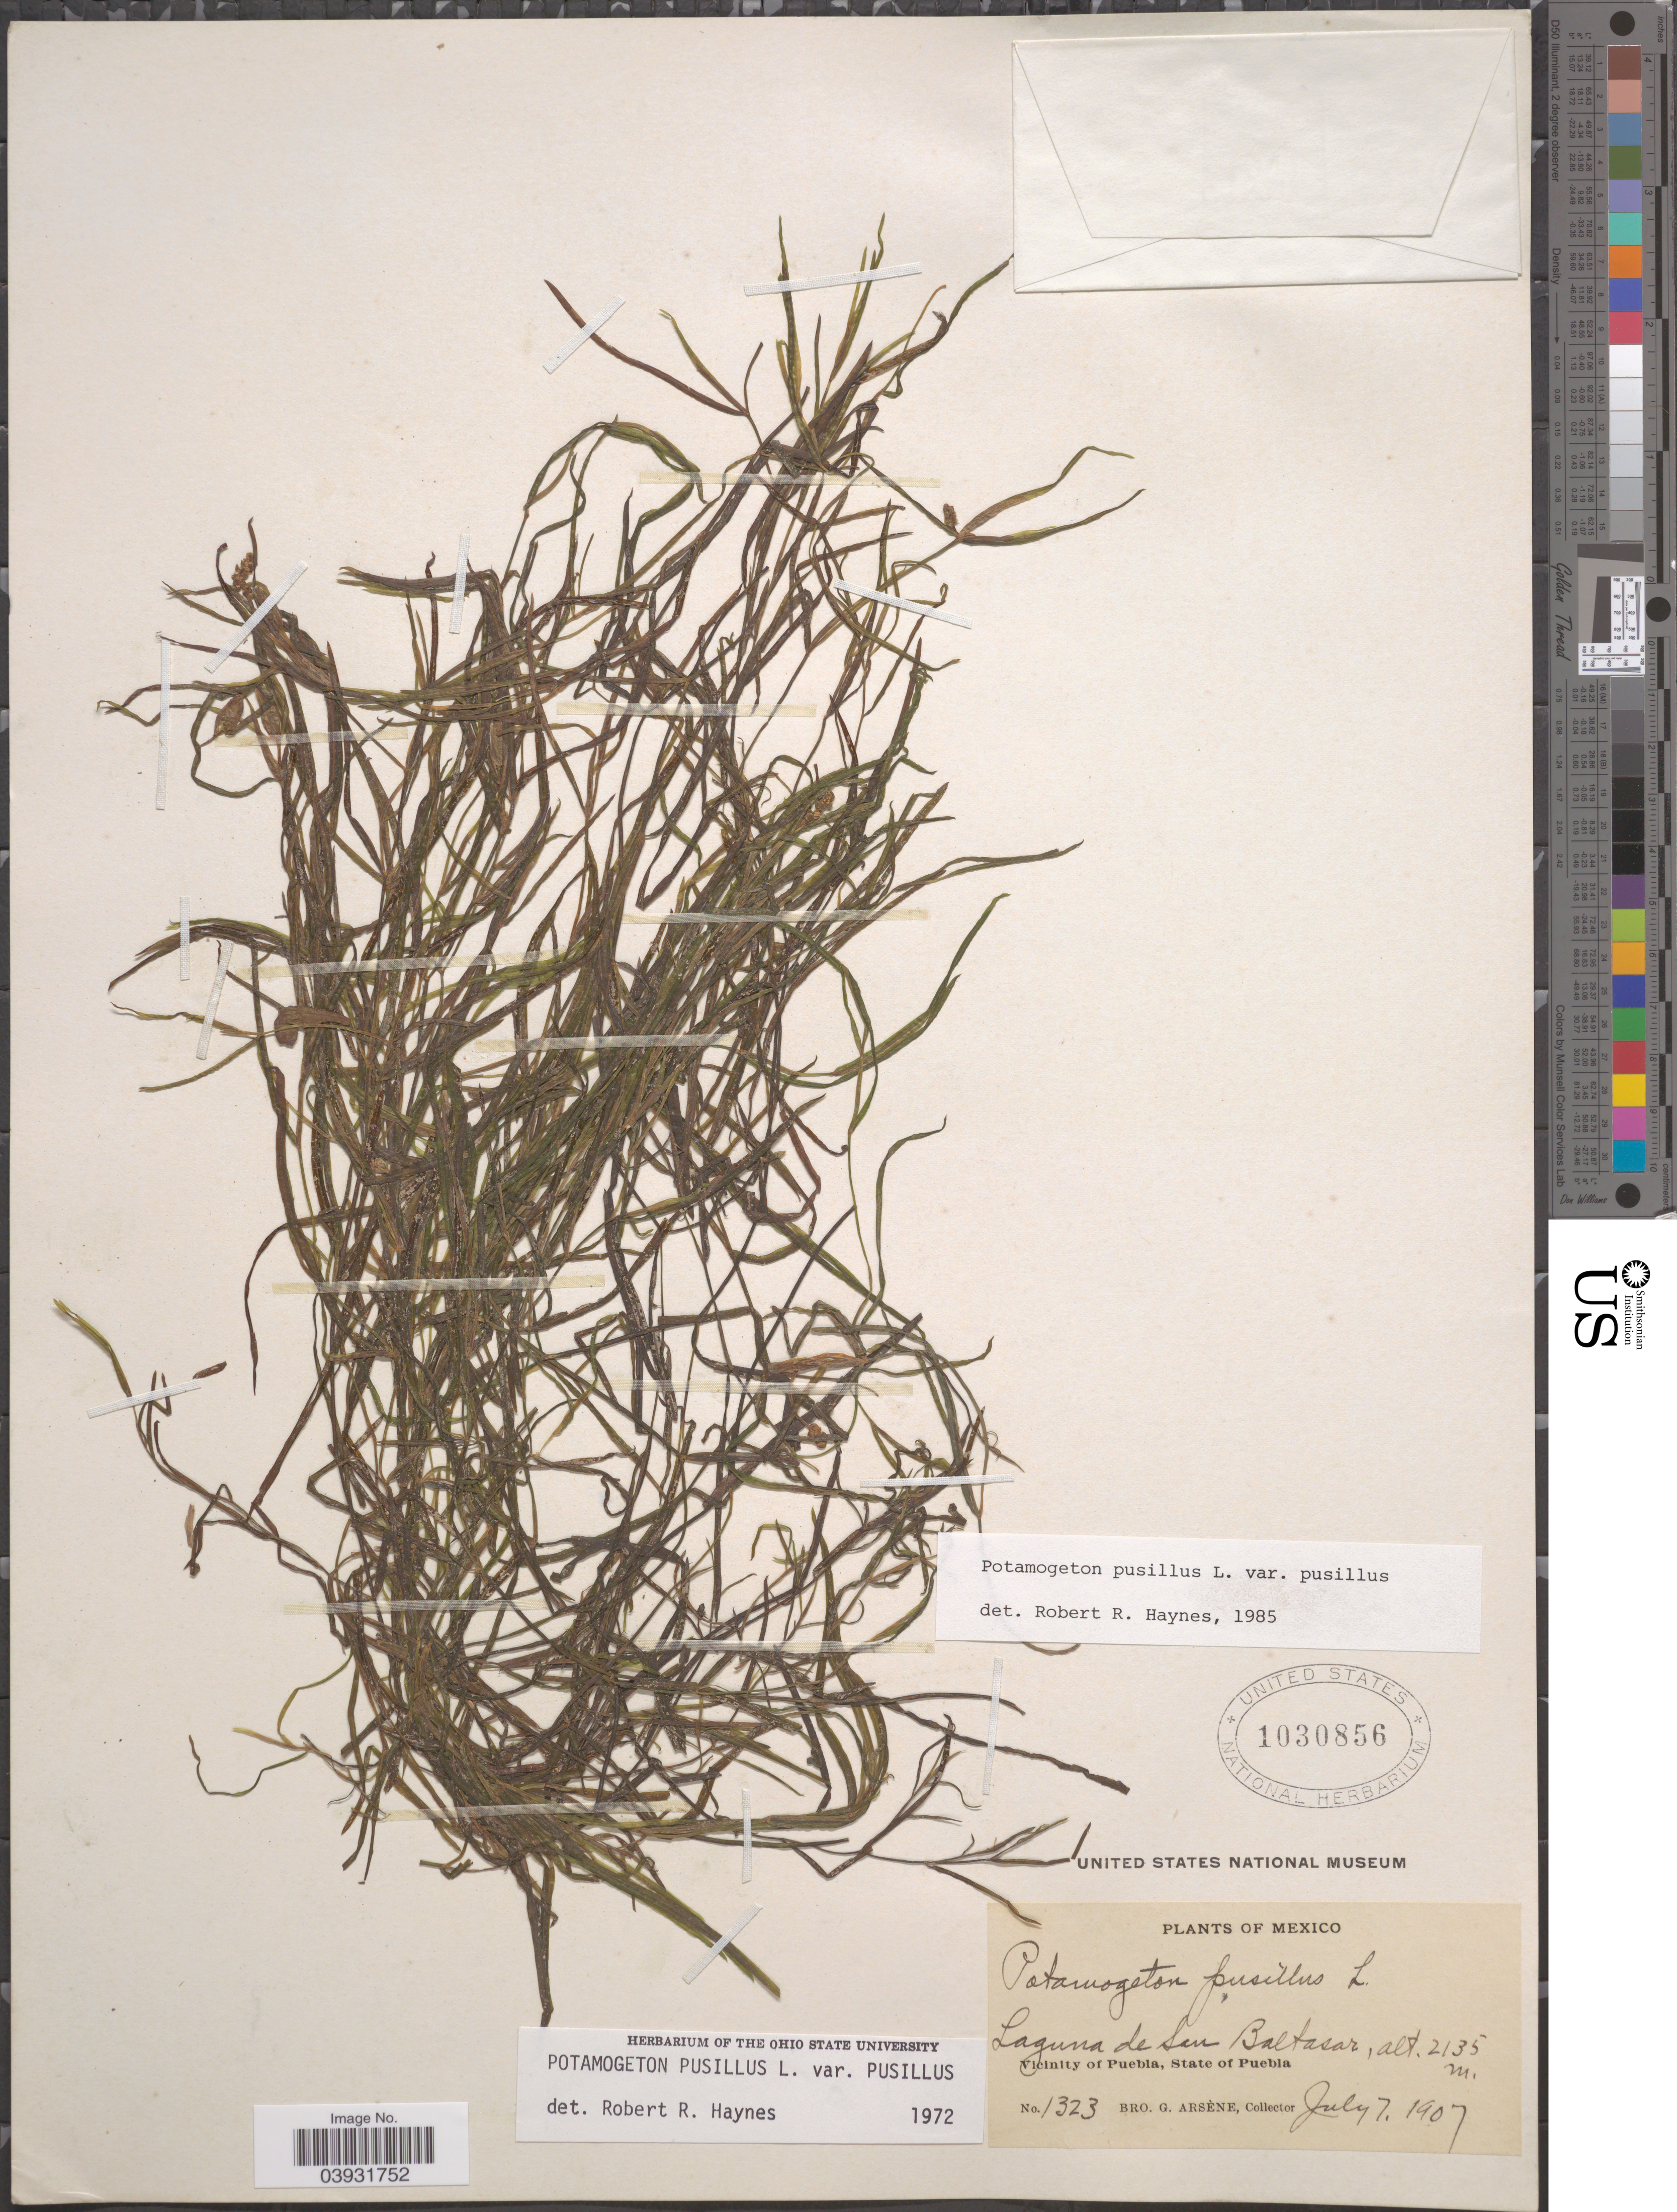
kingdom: Plantae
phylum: Tracheophyta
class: Liliopsida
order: Alismatales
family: Potamogetonaceae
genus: Potamogeton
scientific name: Potamogeton pusillus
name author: L.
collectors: Bro. G. Arsène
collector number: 1323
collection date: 1907-07-07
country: Mexico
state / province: Puebla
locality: Laguna de San Baltasar. Vicinity of Puebla.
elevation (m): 2135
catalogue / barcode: US 1030856